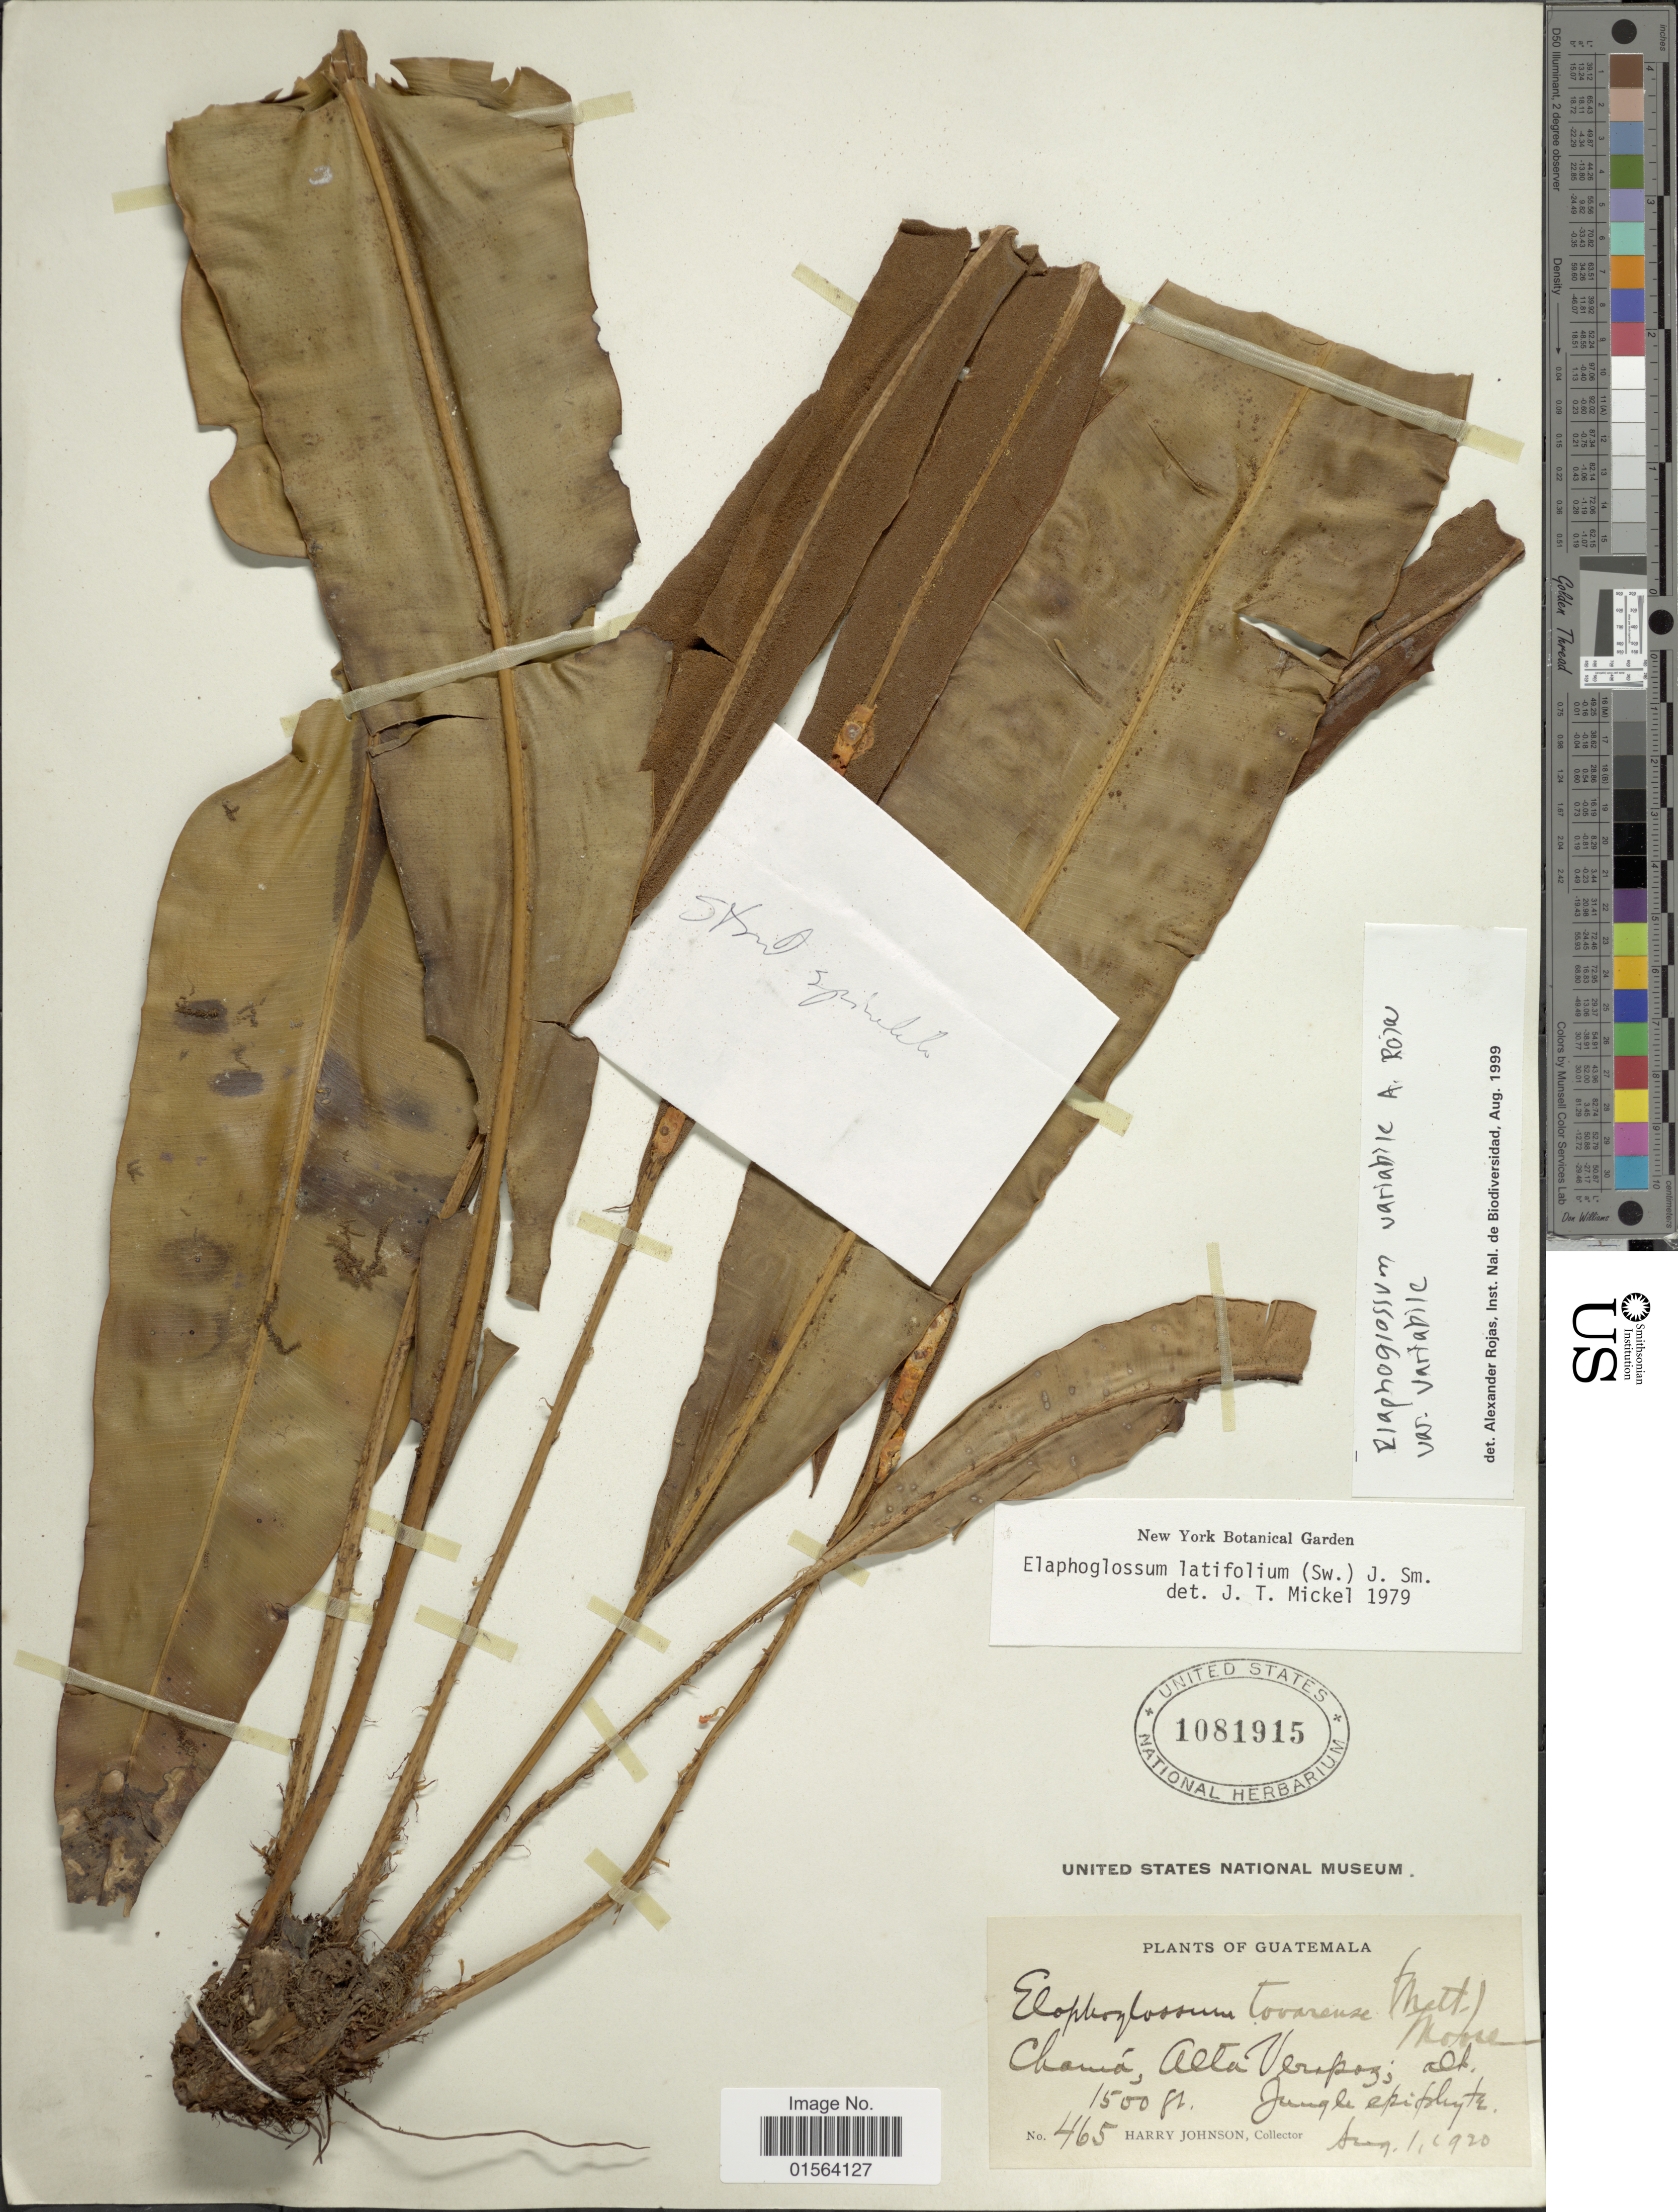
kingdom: Plantae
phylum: Tracheophyta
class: Polypodiopsida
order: Polypodiales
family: Dryopteridaceae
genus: Elaphoglossum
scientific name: Elaphoglossum latifolium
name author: (Sw.) J. Sm.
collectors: H. Johnson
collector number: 465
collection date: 1920-08-01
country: Guatemala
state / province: Alta Verapaz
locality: Chama, Alta Verapaz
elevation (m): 457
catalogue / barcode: US 1081915